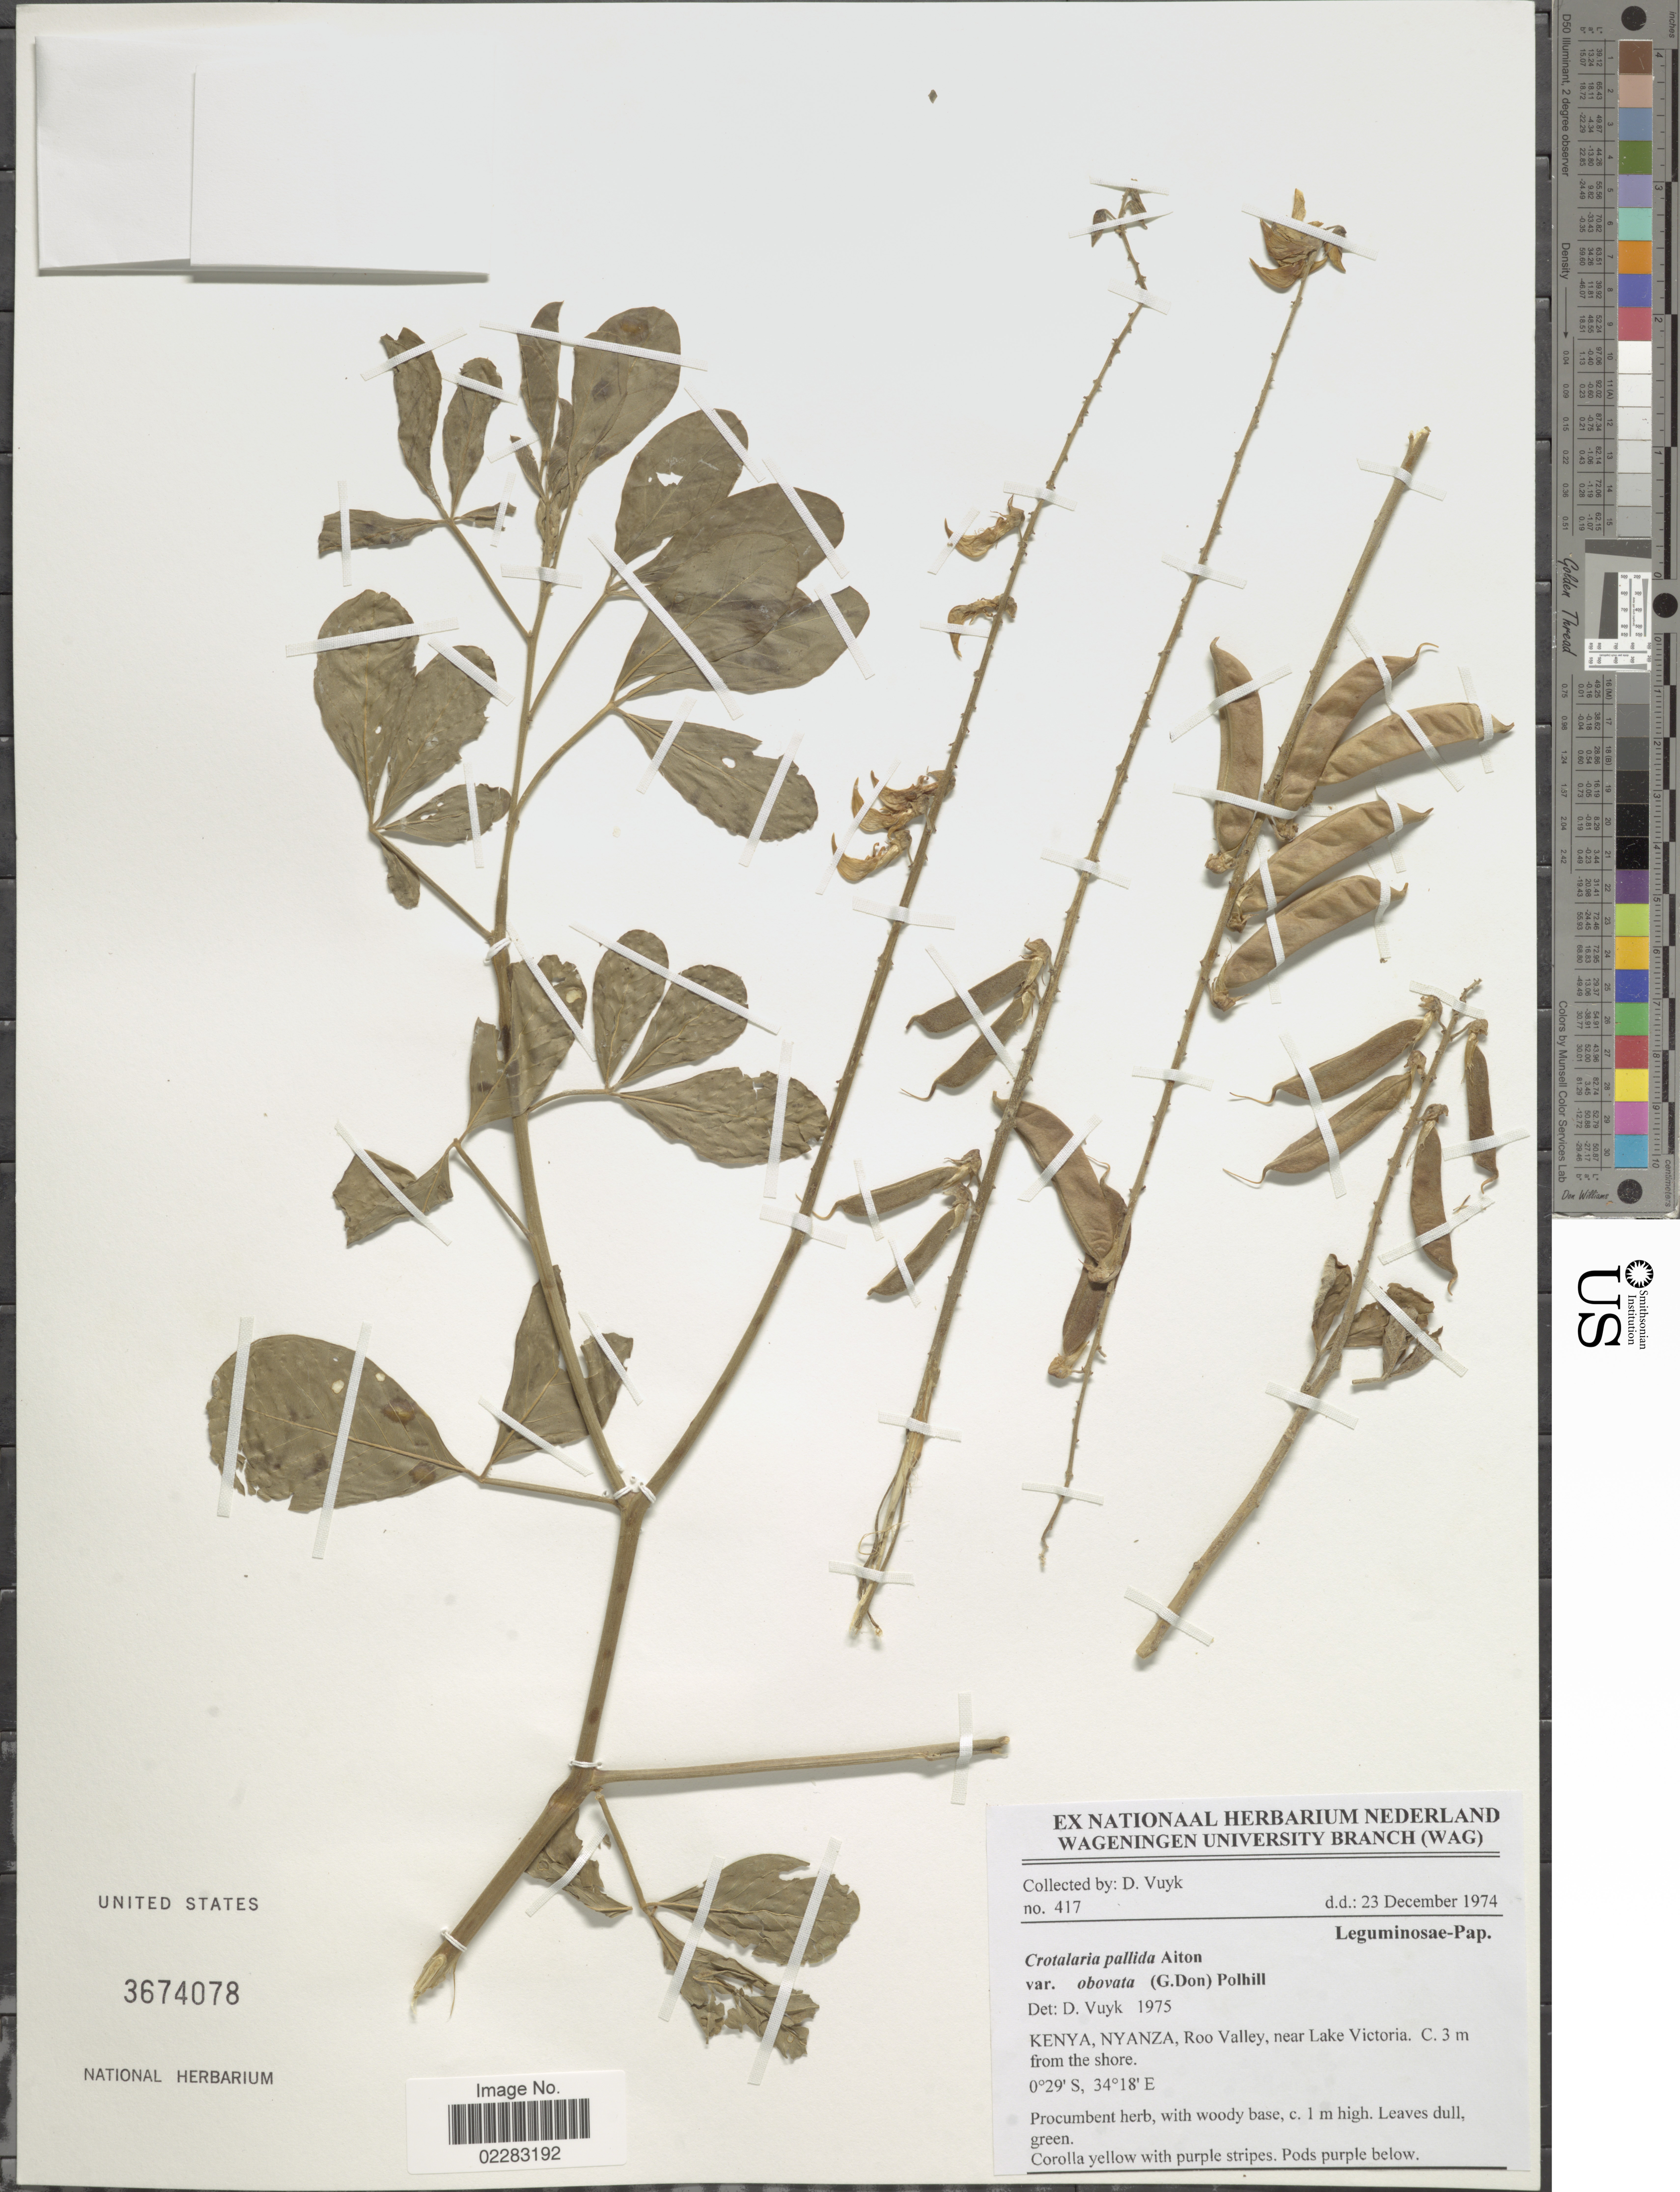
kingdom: Plantae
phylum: Tracheophyta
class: Magnoliopsida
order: Fabales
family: Fabaceae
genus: Crotalaria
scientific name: Crotalaria pallida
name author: Aiton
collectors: D. Vuyk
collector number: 417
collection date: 1974-12-23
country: Kenya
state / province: Homa Bay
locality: Roo Valley, near Lake Victoria, c. 3 m from the shore. Nyanza.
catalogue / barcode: US 3674078